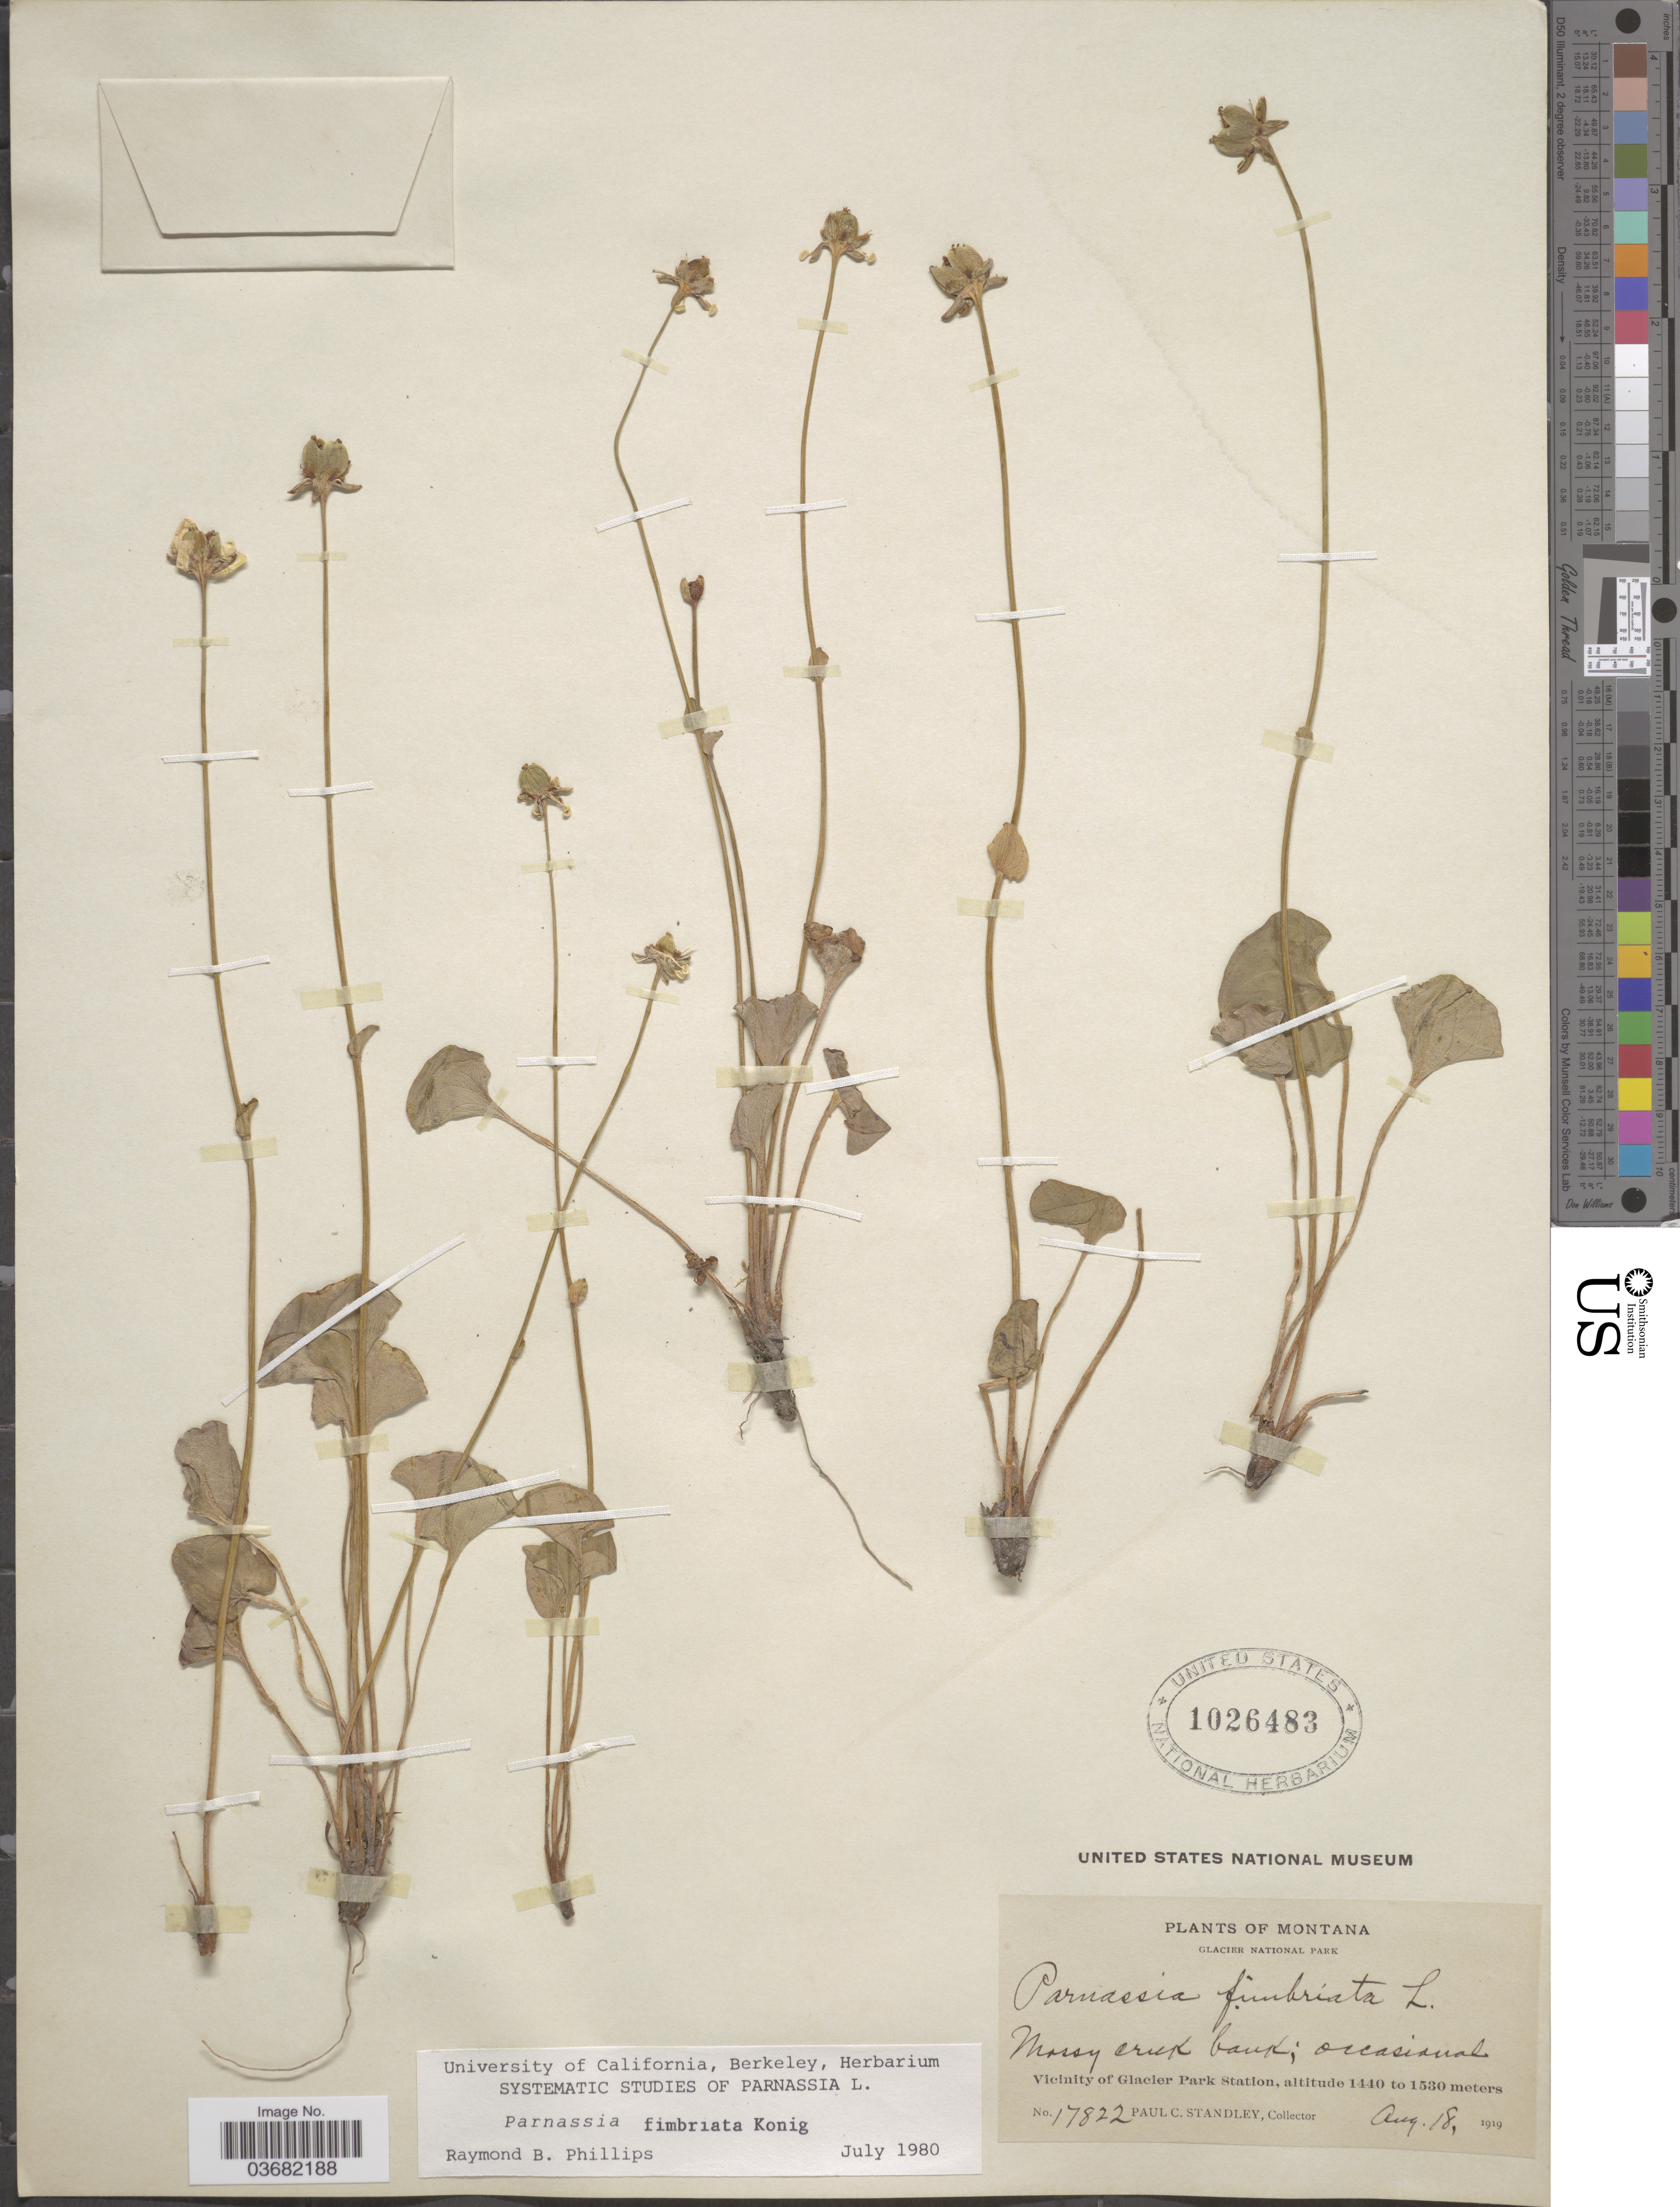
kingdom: Plantae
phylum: Tracheophyta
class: Magnoliopsida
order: Celastrales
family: Parnassiaceae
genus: Parnassia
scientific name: Parnassia fimbriata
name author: K.D. Koenig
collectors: P. C. Standley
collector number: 17822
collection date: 1919-08-18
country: United States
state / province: Montana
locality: Glacier National Park. Vicinity of Glacier Park Station.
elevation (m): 1440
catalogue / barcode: US 1026483